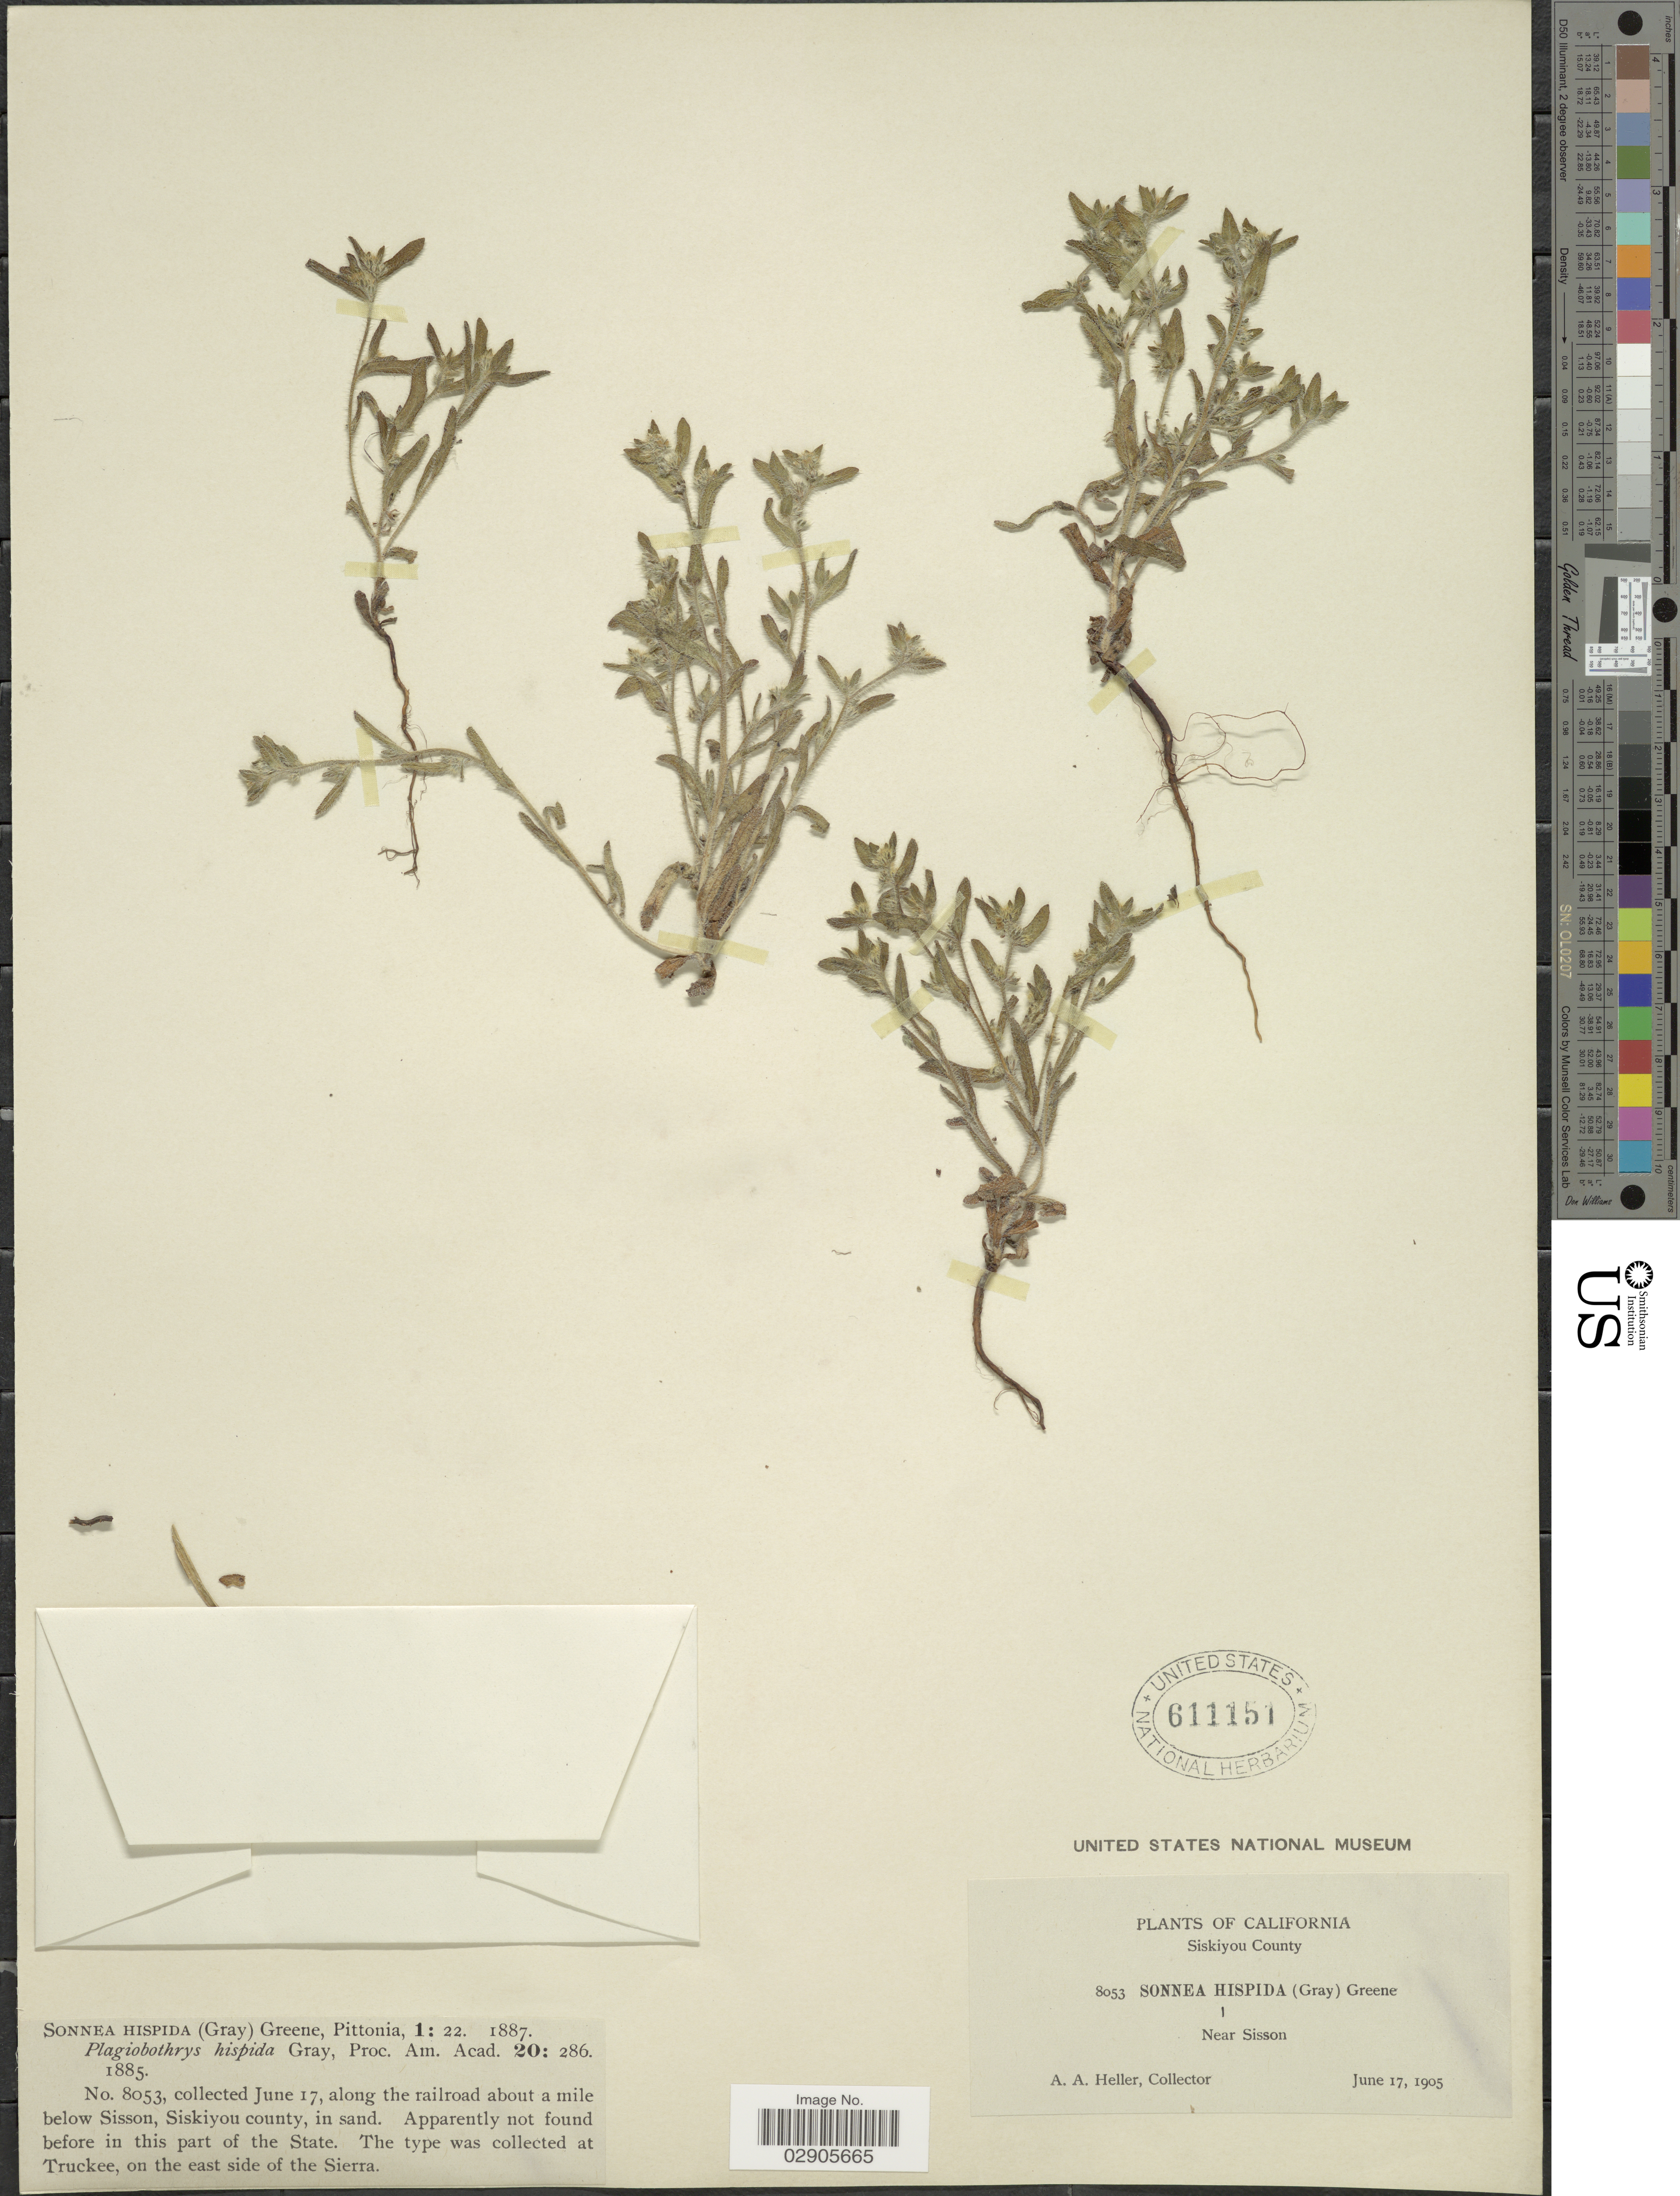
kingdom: Plantae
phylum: Tracheophyta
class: Magnoliopsida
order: Boraginales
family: Boraginaceae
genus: Plagiobothrys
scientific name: Plagiobothrys hispida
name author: A. Gray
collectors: A. A. Heller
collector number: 8053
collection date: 1905-06-17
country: United States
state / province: California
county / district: Siskiyou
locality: Siskiyou County. Near Sisson. Along the railroad about a mile below Sisson, Siskiyou county.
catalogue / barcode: US 611151